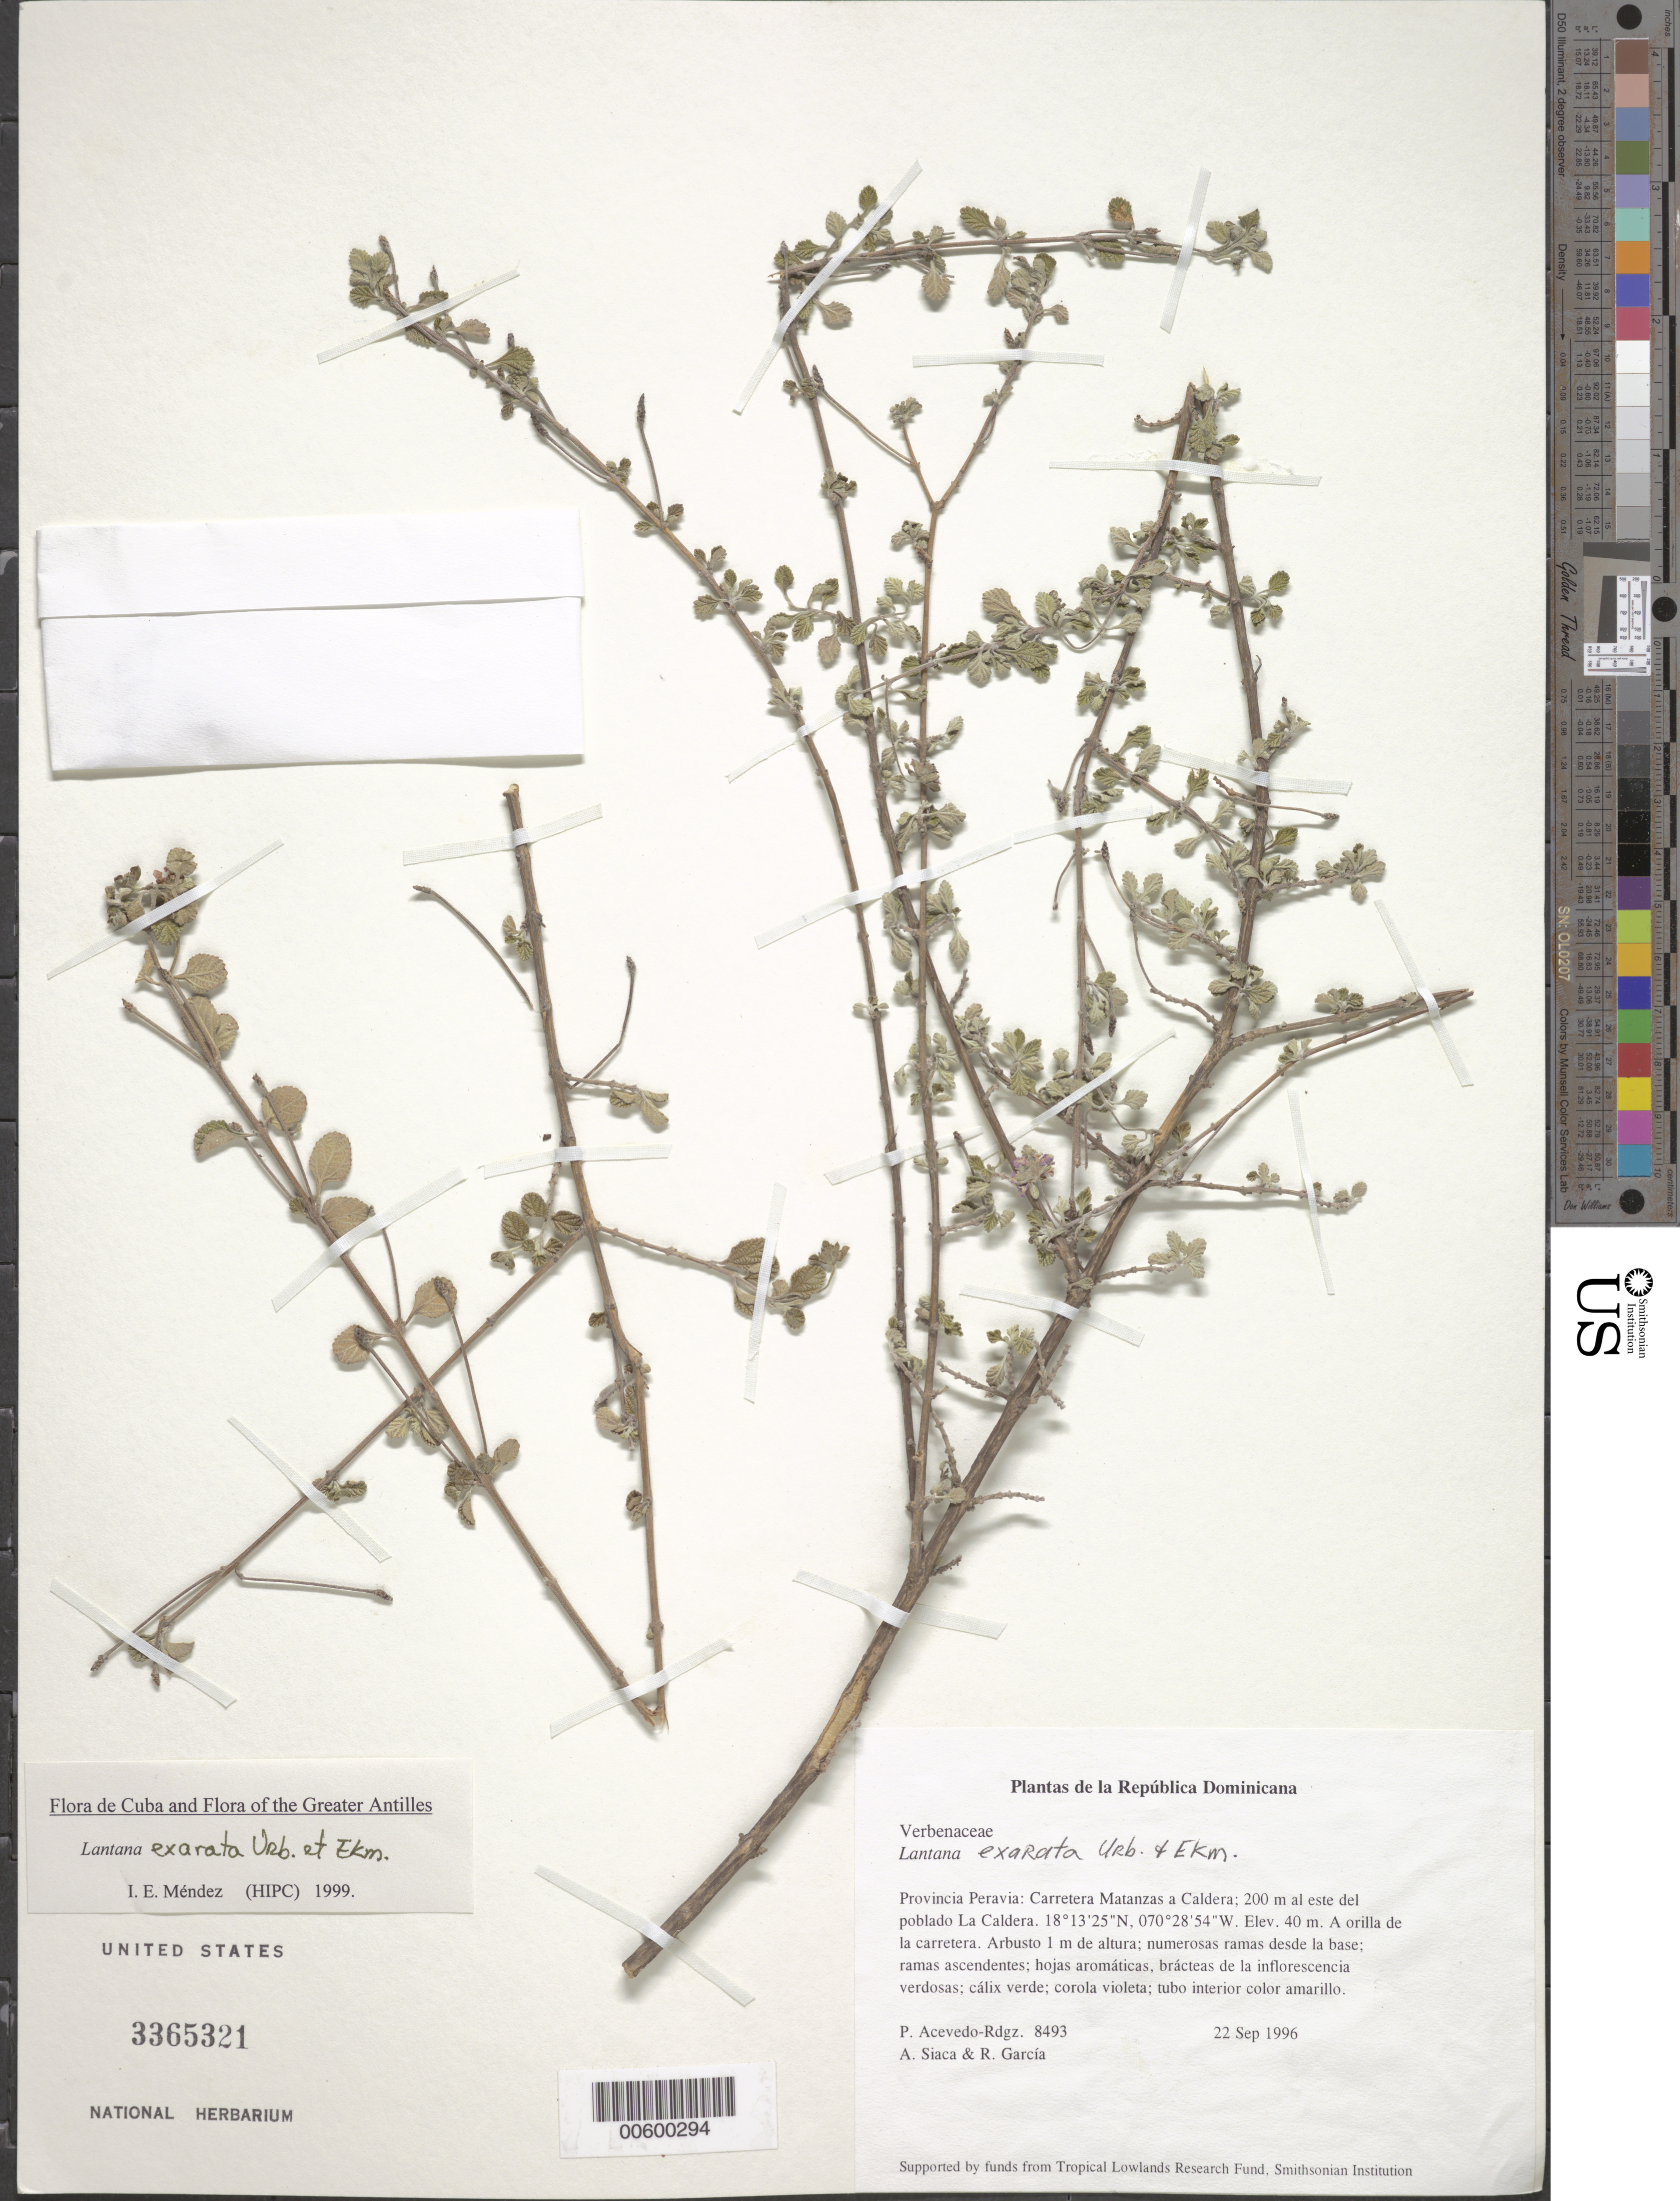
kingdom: Plantae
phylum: Tracheophyta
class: Magnoliopsida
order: Lamiales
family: Verbenaceae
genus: Lantana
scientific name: Lantana exarata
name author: Urb. & Ekman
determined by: Acevedo-Rodríguez, P., (BOT), Smithsonian Institution - National Museum of Natural History (UNITED STATES)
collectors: P. Acevedo-Rodr., A. Siaca & R. G. García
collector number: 8493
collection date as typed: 22 Sep 1996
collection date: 1996-09-22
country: Dominican Republic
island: Hispaniola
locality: Provincia Peravia: Carretera Matanzas a Caldera; 200 m al este del poblado La Caldera.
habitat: A orilla de la carretera.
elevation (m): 40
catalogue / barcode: US 3365321